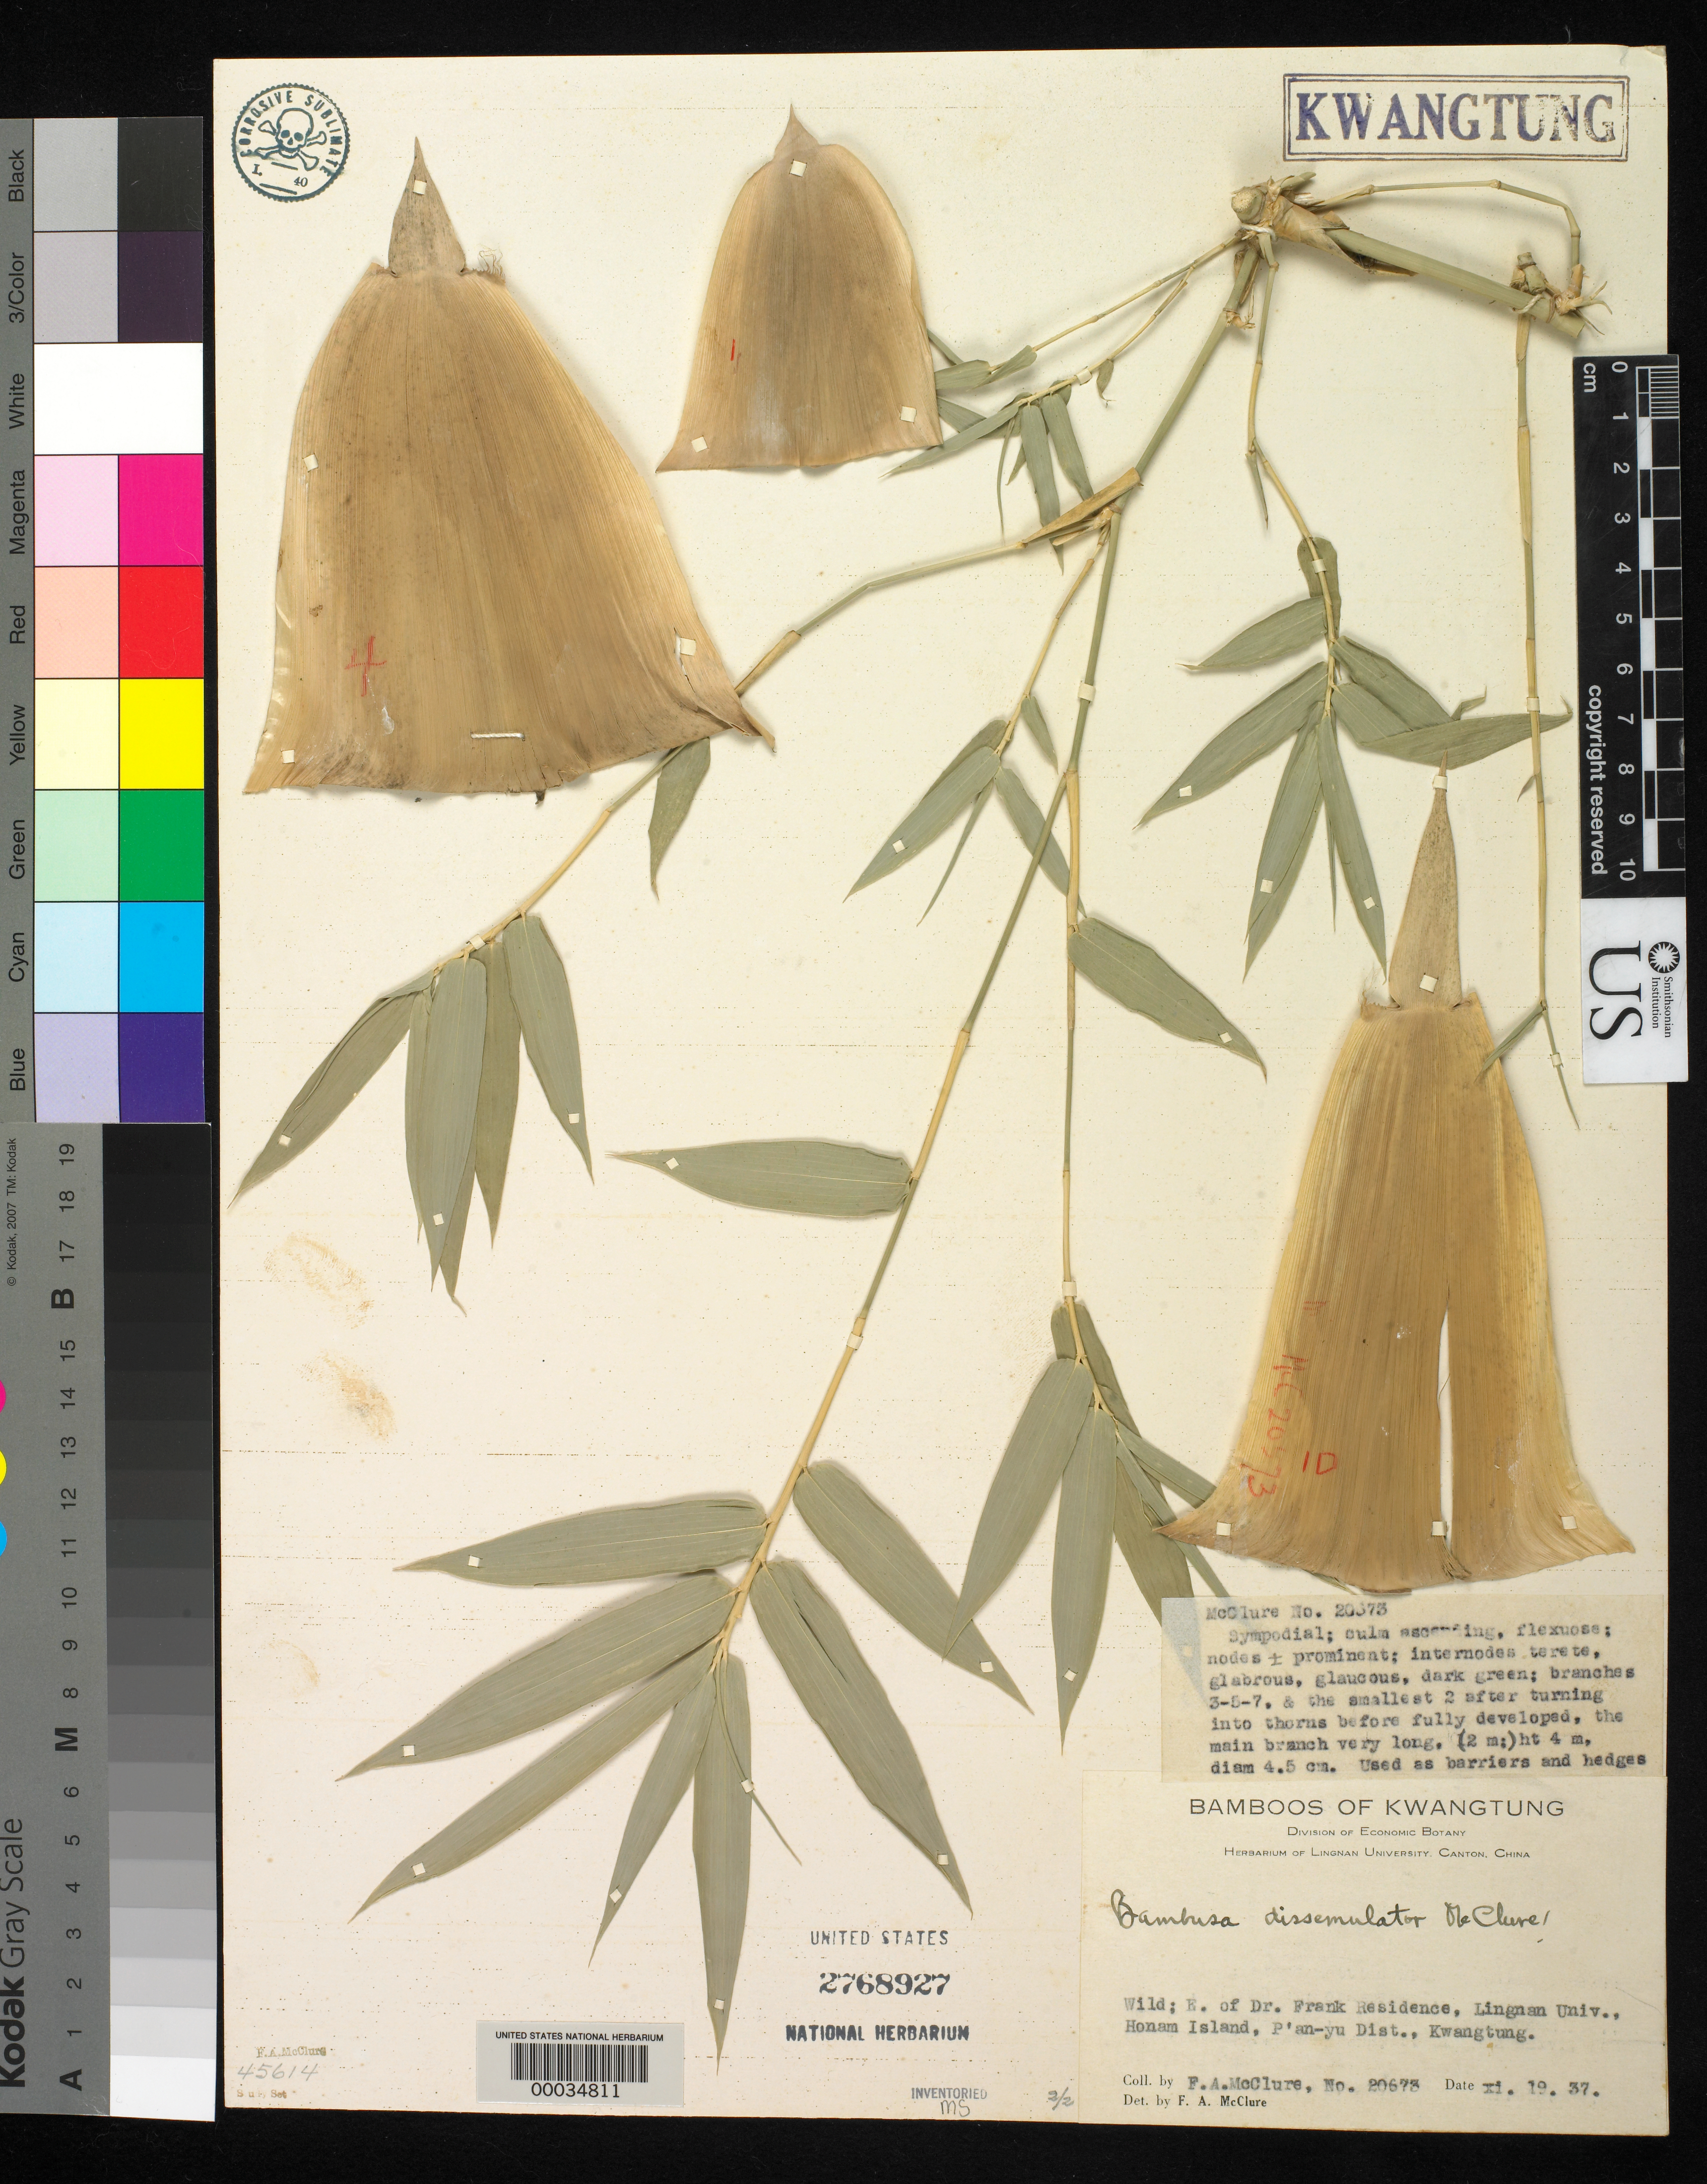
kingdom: Plantae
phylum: Tracheophyta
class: Liliopsida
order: Poales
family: Poaceae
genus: Bambusa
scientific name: Bambusa dissimulator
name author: McClure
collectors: F. A. McClure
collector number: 20673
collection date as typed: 19 Nov 1937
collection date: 1937-11-19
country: China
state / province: Guangdong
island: Honam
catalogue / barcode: US 2768927